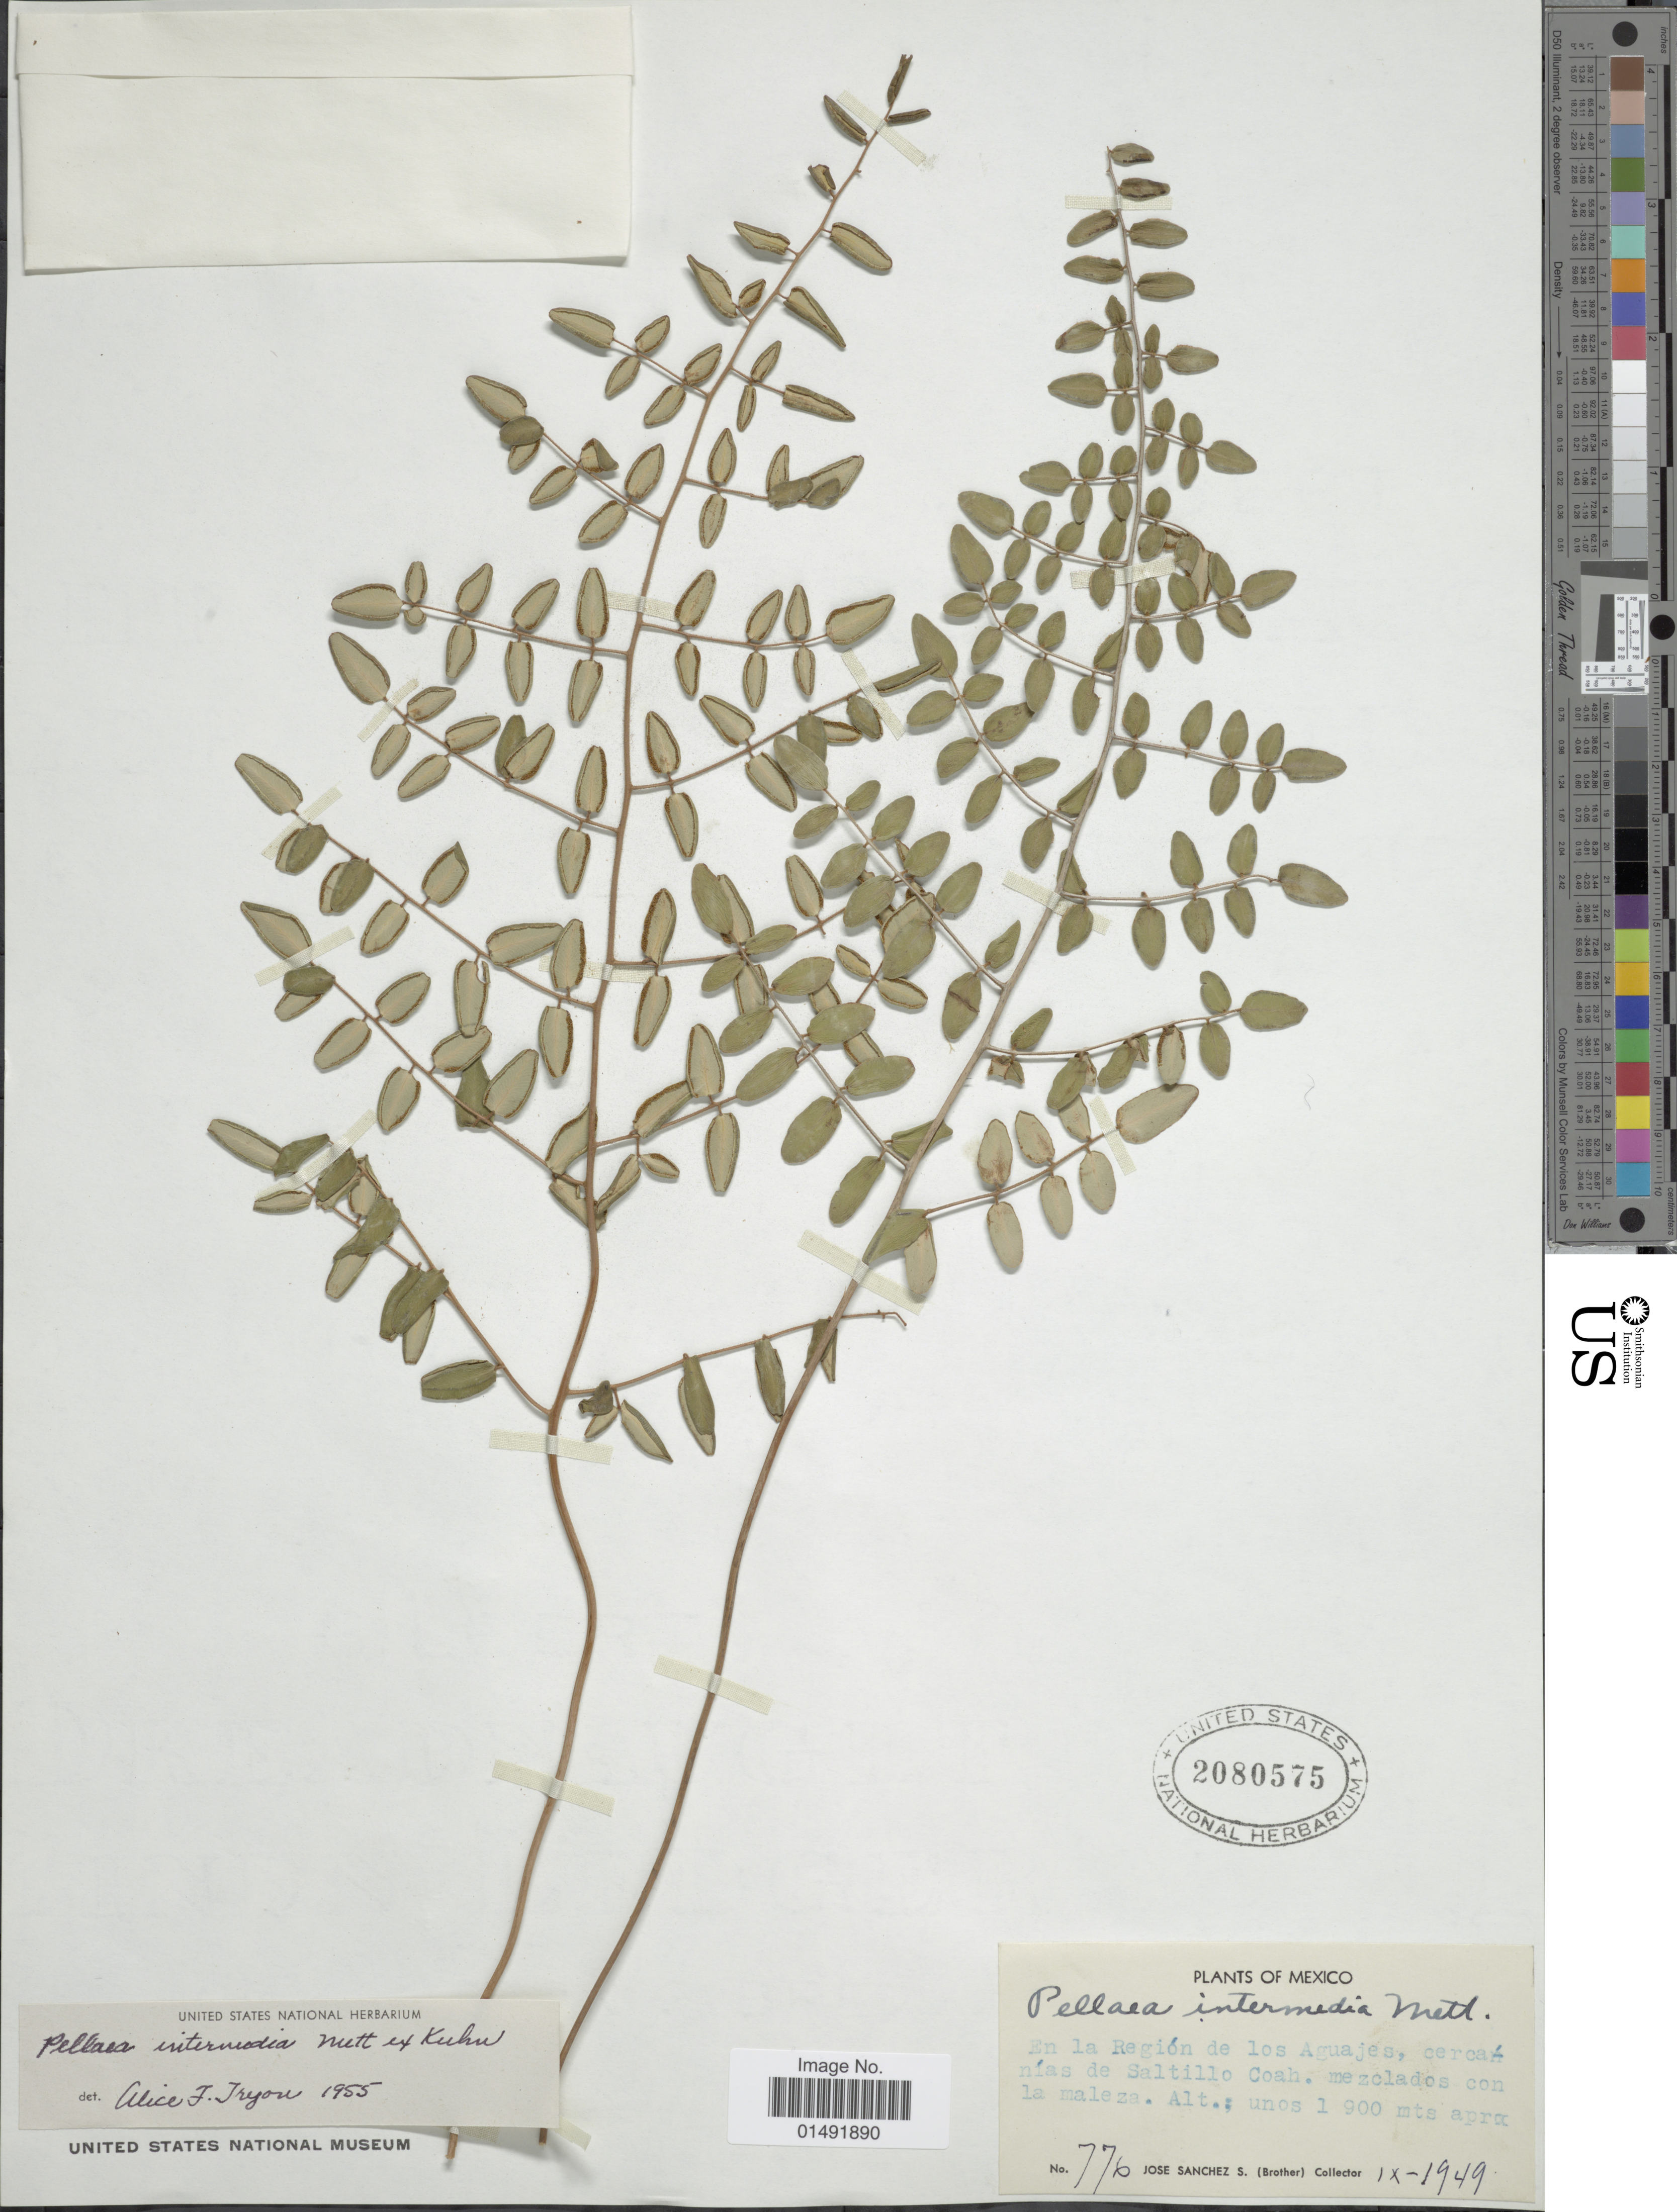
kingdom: Plantae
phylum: Tracheophyta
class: Polypodiopsida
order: Polypodiales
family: Pteridaceae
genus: Pellaea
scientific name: Pellaea intermedia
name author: Mett. ex Kuhn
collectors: J. Sanchez S.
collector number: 776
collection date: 1949-09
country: Mexico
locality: En la Región de los Aguajes, cerca-nías de Saltillo Coah. mezclados con la maleza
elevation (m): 1900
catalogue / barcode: US 2080575